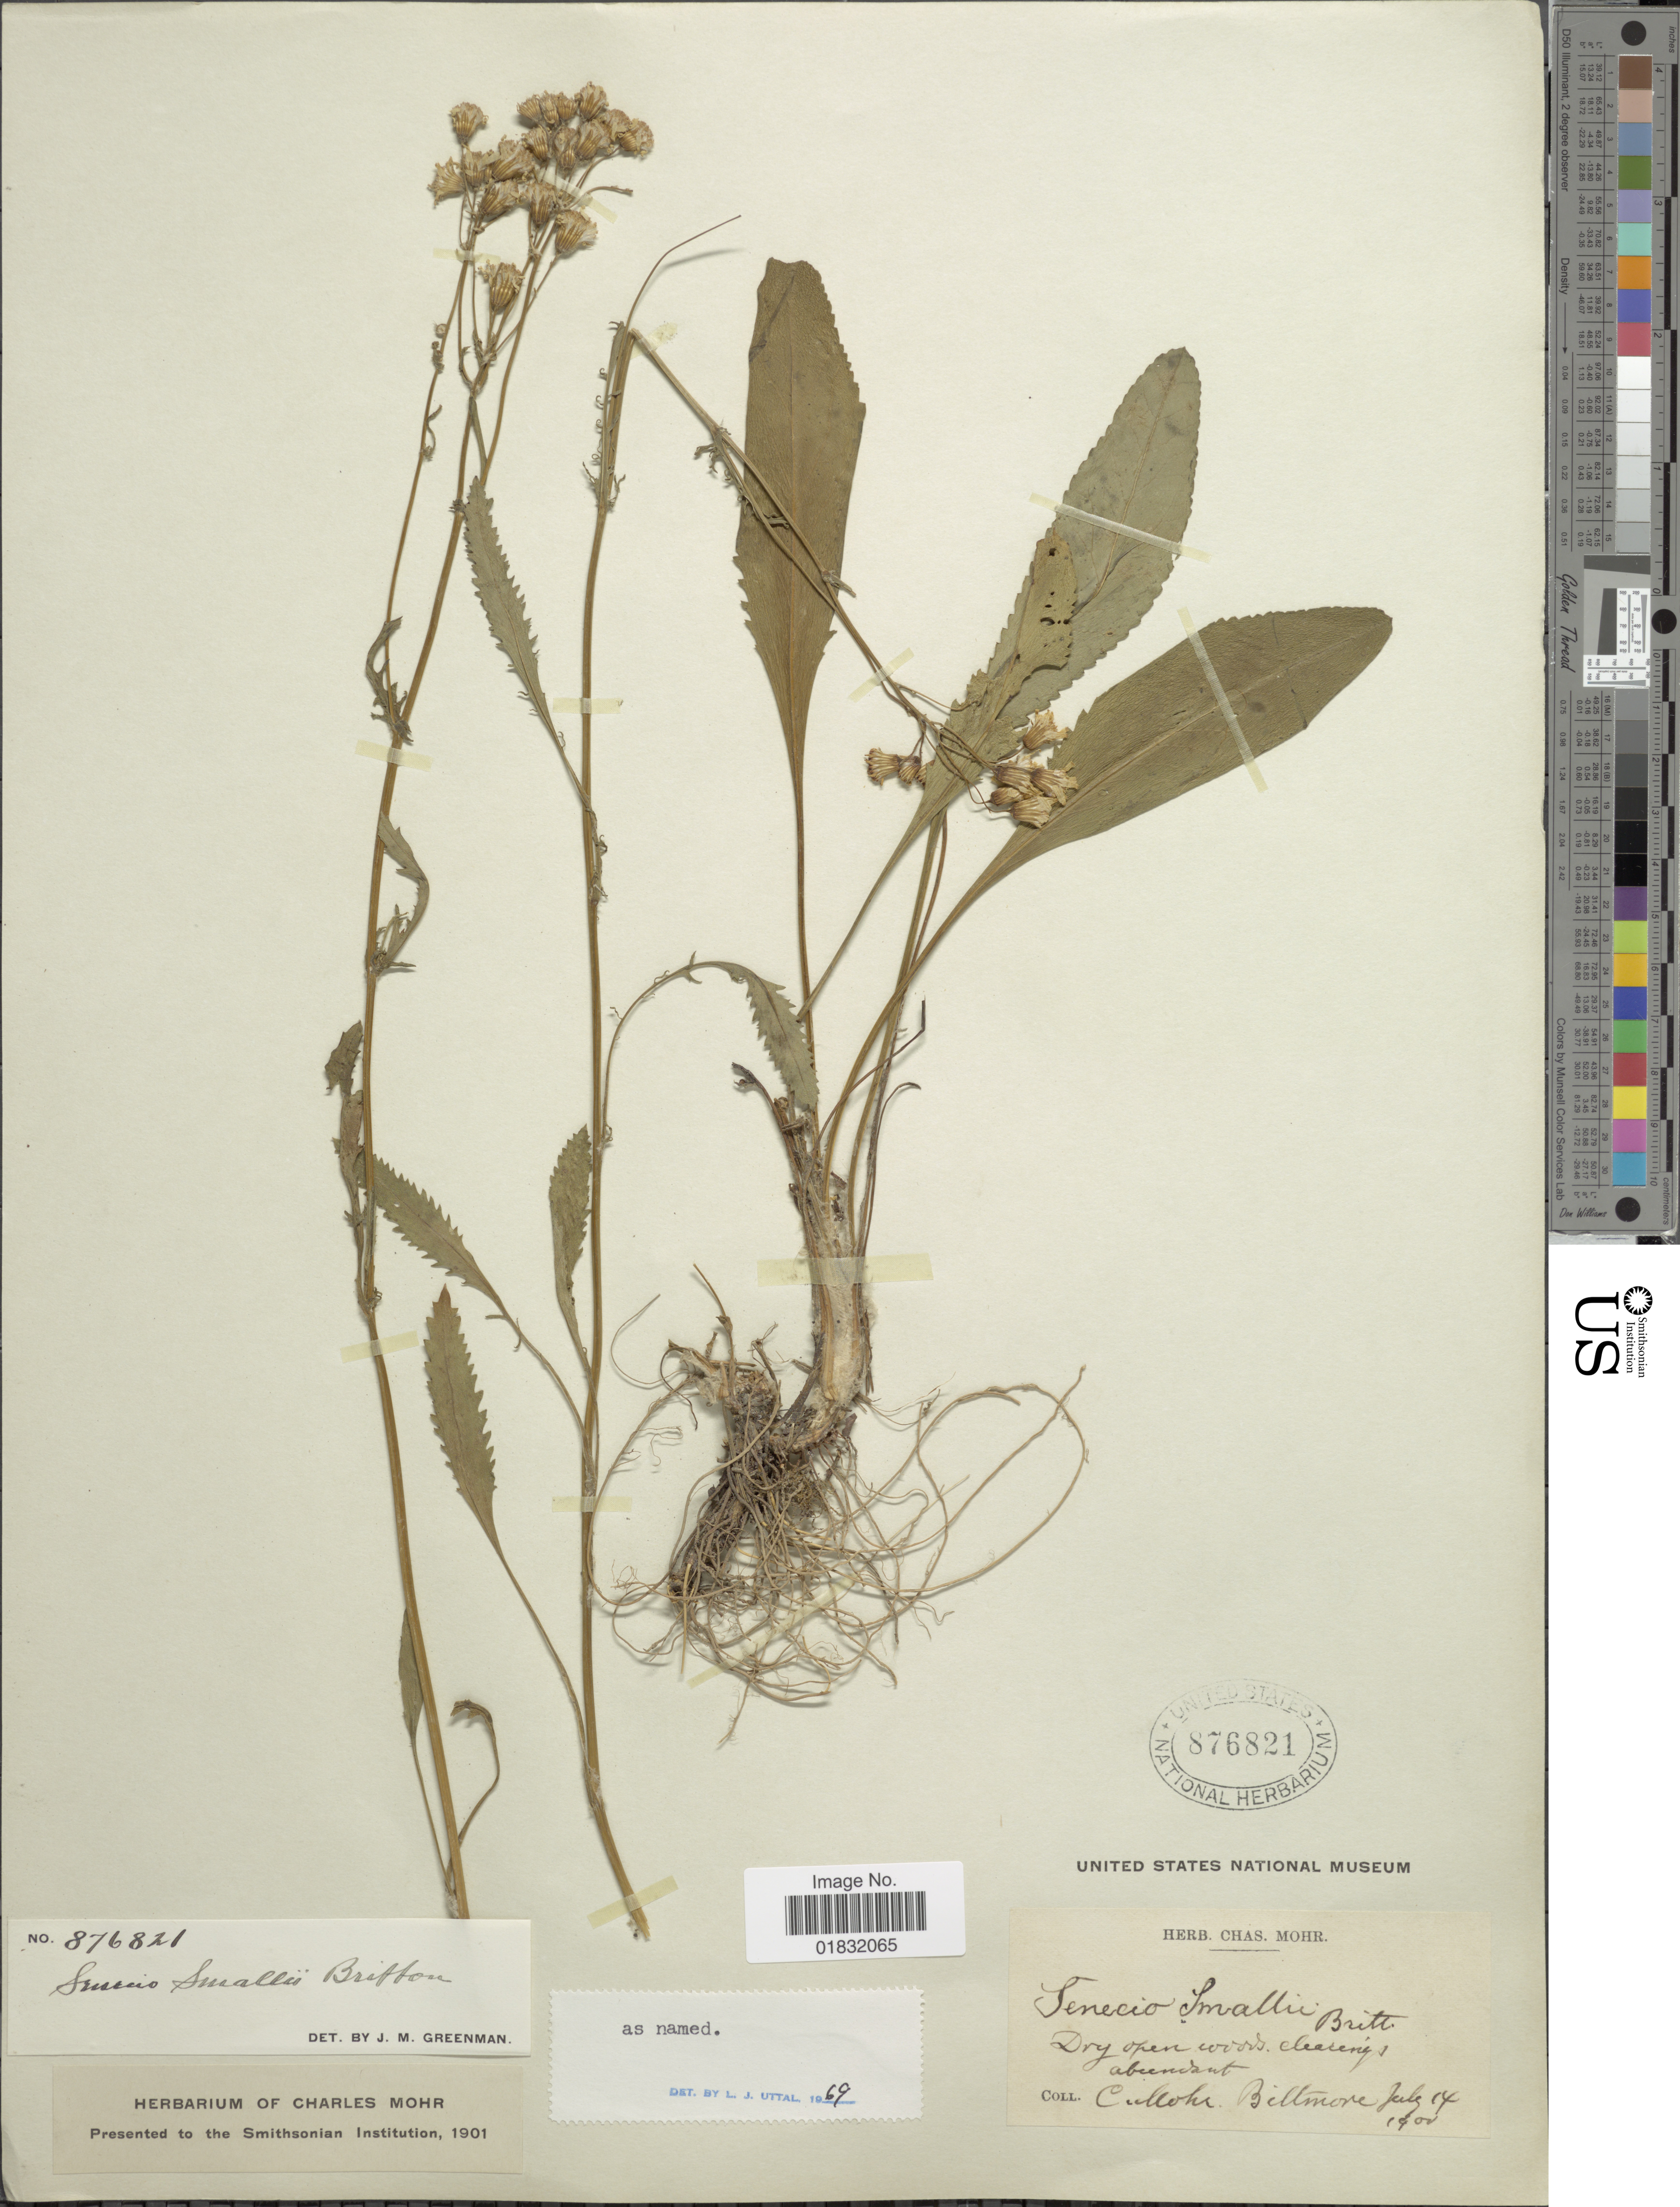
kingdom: Plantae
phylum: Tracheophyta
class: Magnoliopsida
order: Asterales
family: Asteraceae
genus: Packera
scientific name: Packera smallii Britton comb ined.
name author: Britton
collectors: C. T. Mohr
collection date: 1900-07-14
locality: Dry open woods, clearings abundant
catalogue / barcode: US 876821